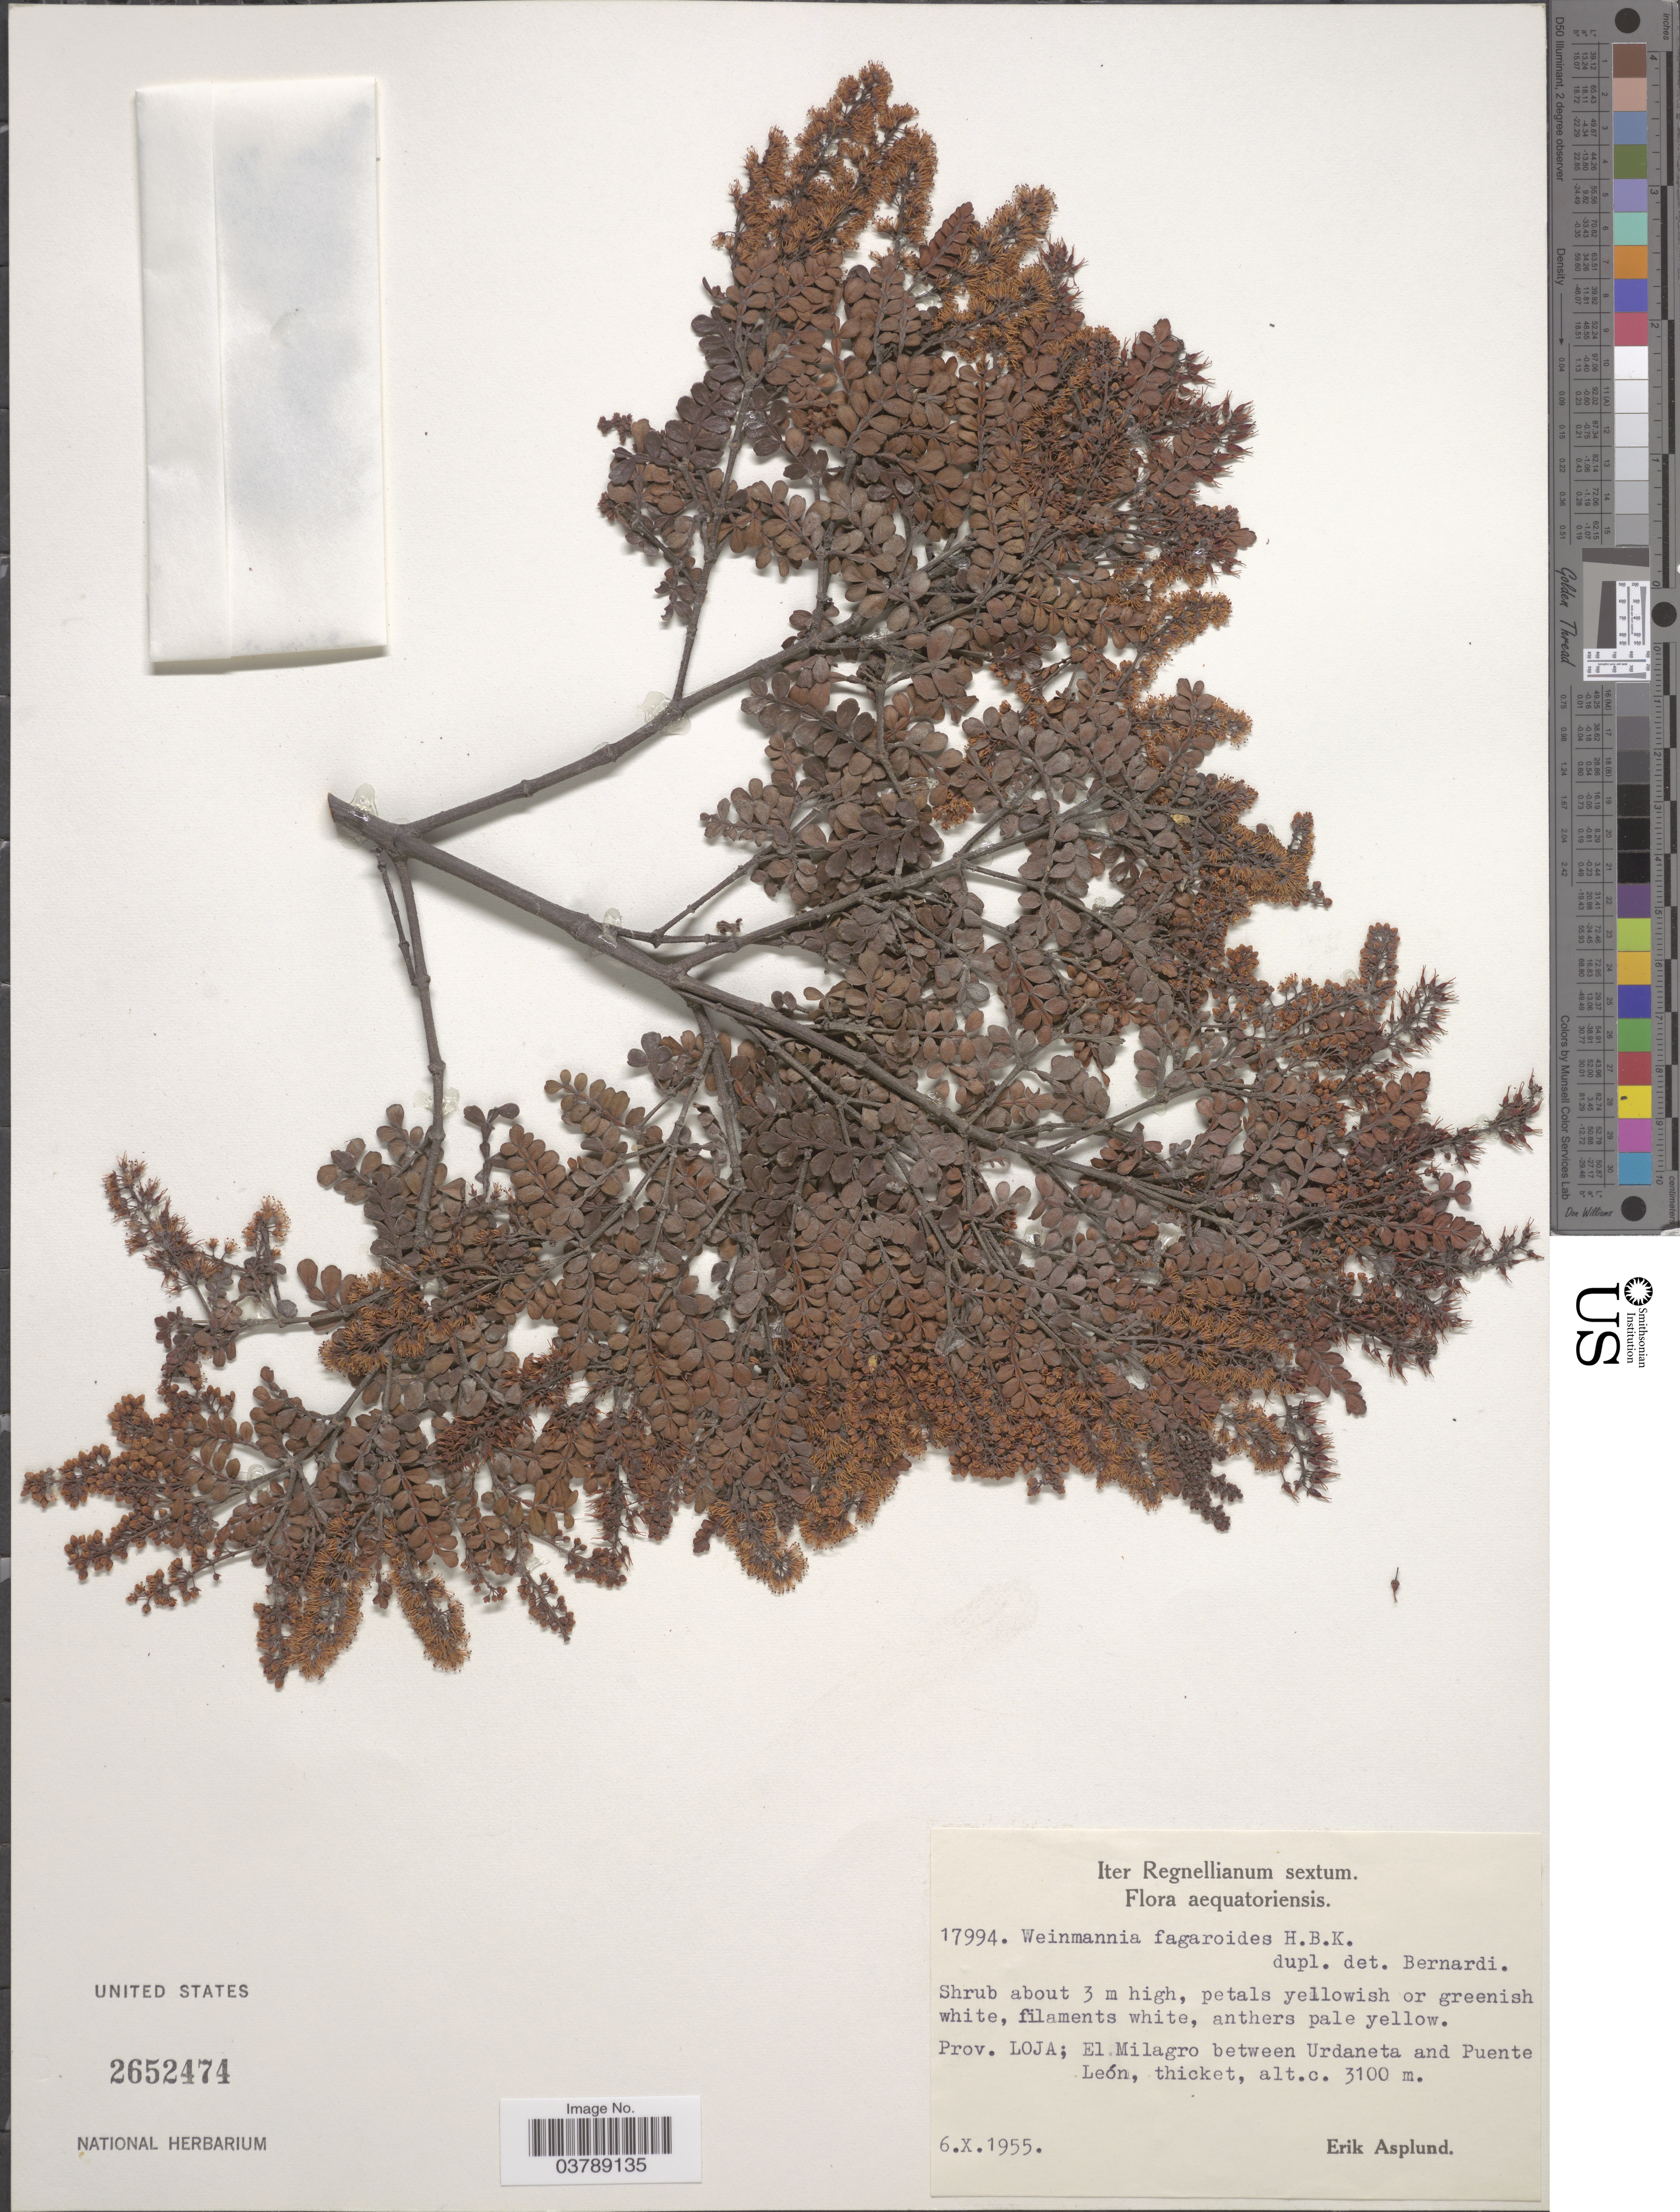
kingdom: Plantae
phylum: Tracheophyta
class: Magnoliopsida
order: Oxalidales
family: Cunoniaceae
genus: Weinmannia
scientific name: Weinmannia fagaroides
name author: Kunth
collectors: E. Asplund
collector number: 17994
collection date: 1955-10-06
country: Ecuador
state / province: Loja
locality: El Milagro between Urdaneta and Puente León, thicket.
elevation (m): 3100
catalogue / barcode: US 2652474